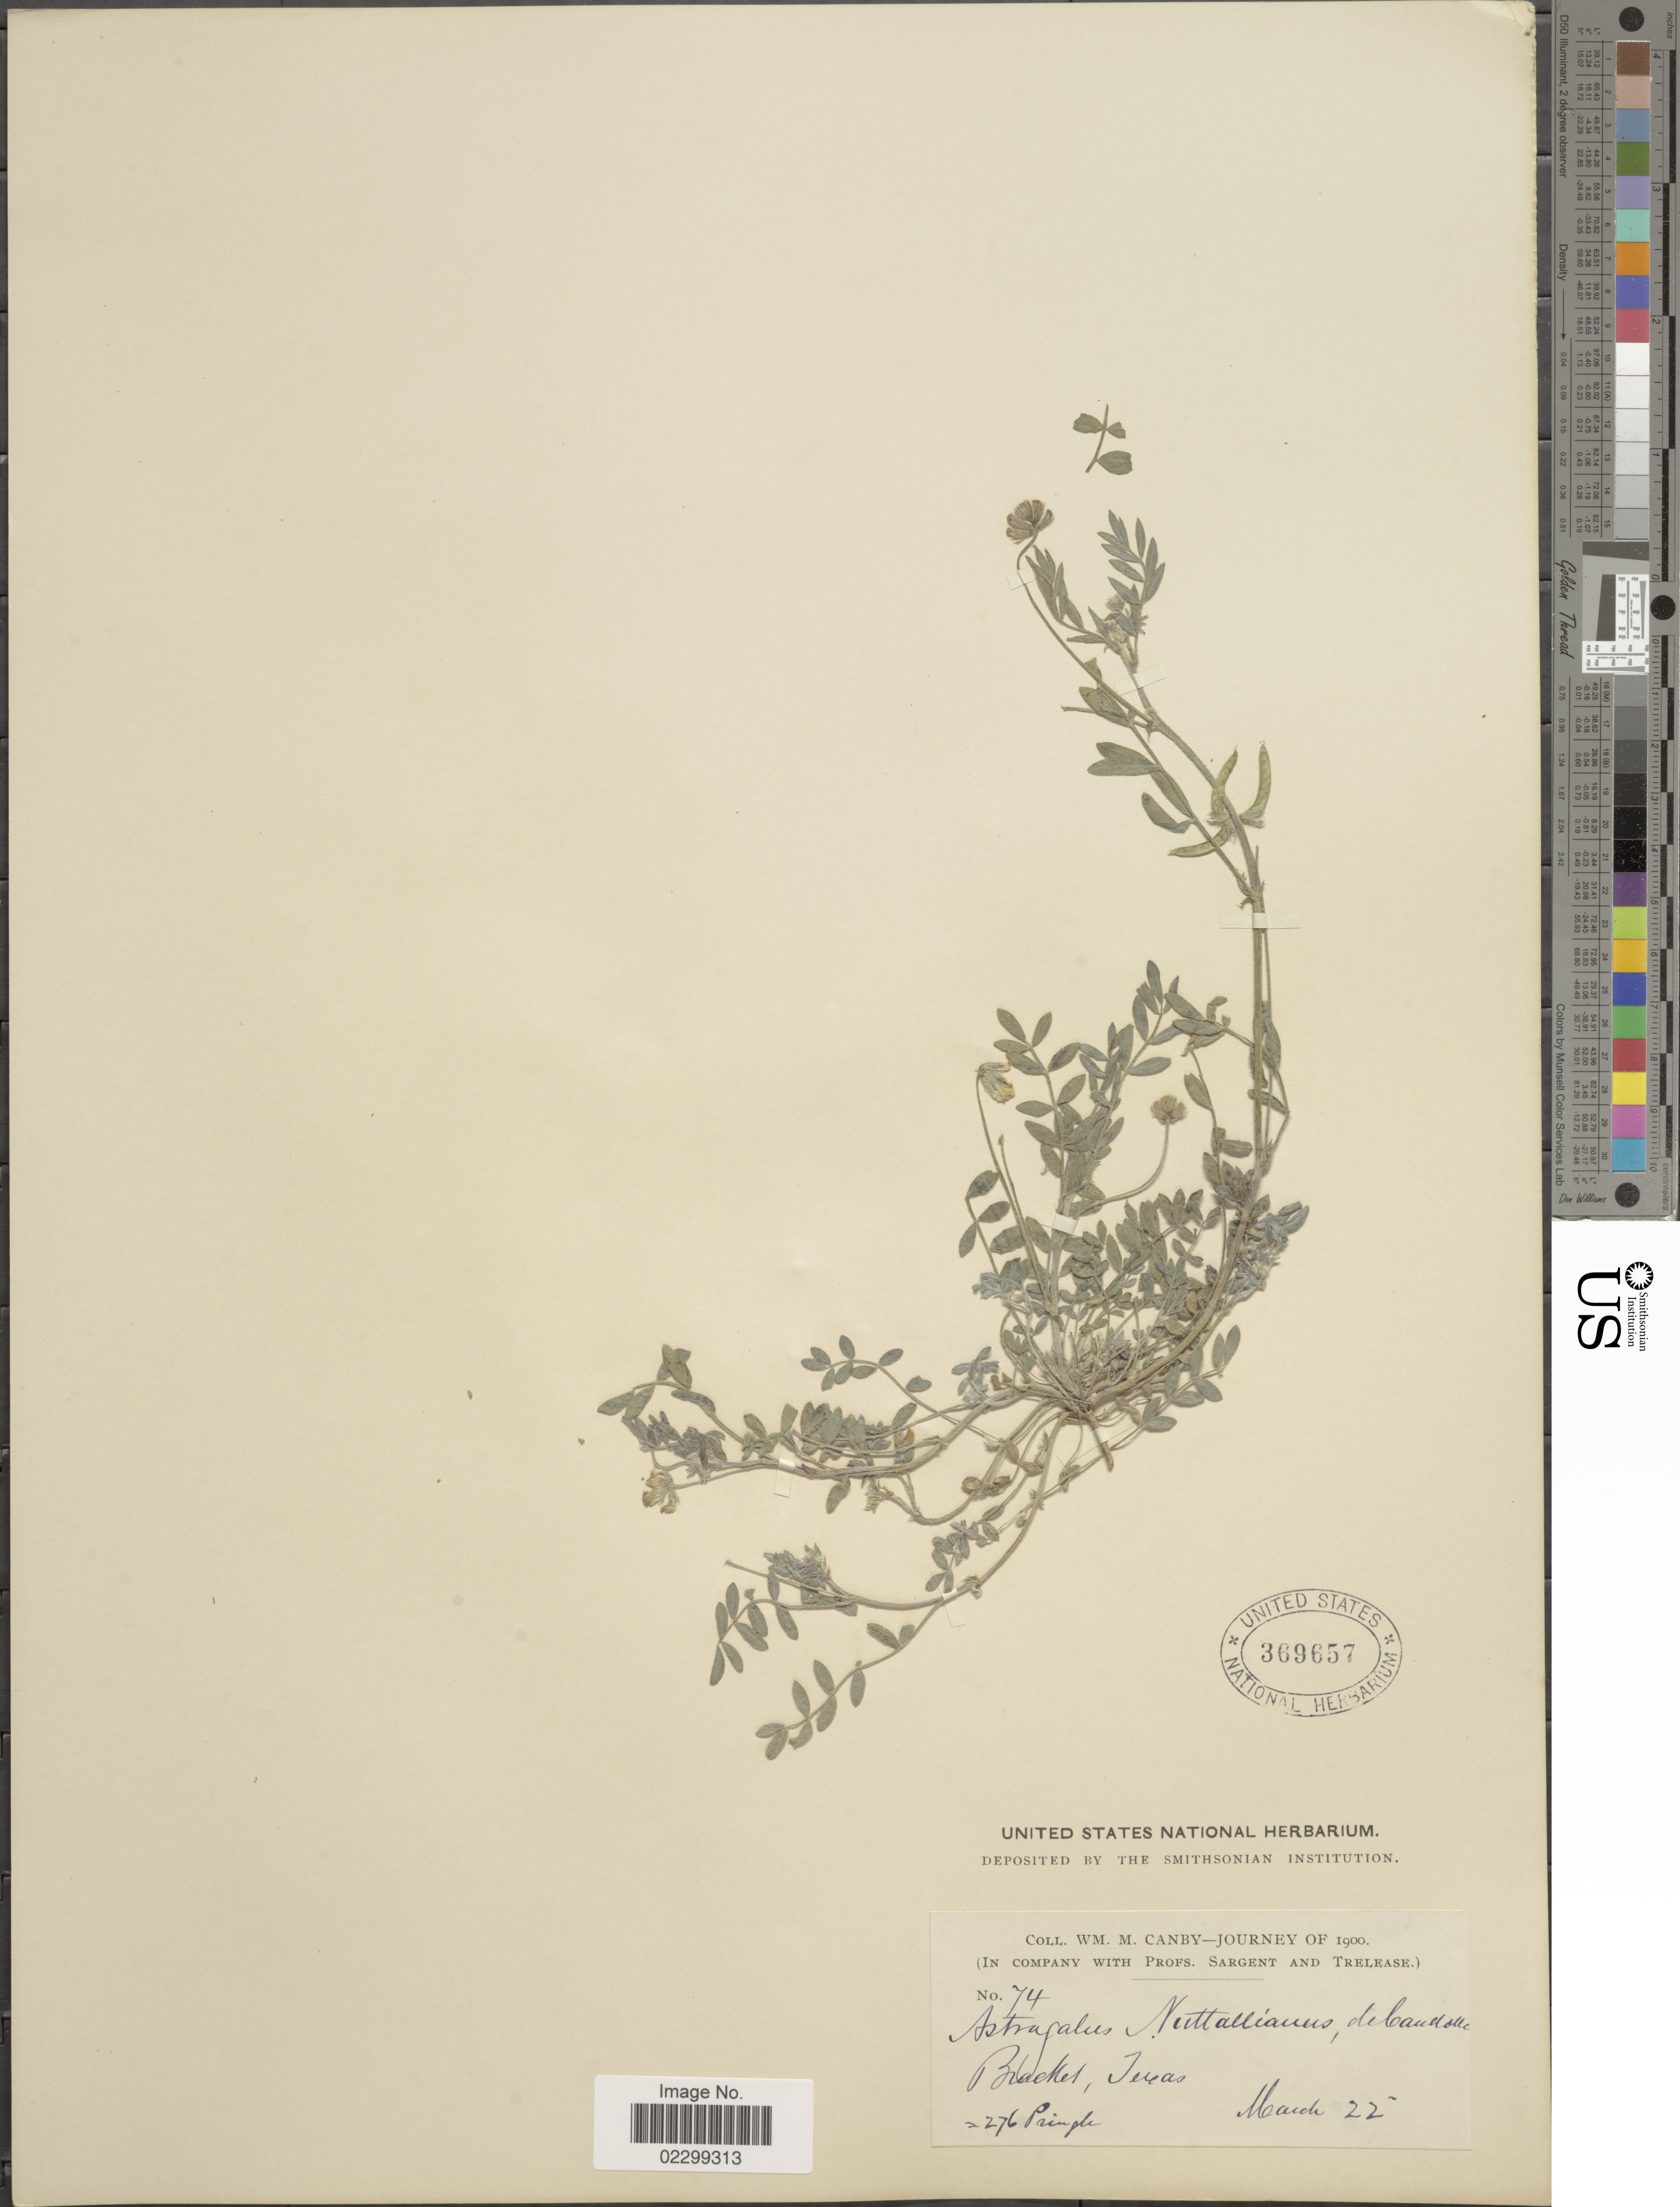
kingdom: Plantae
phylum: Tracheophyta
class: Magnoliopsida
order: Fabales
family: Fabaceae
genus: Astragalus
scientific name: Astragalus austrinus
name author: (Small) O.E. Schulz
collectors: W. M. Canby, -- Pringle, -- Sargent & -- Trelease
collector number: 276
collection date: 1900-03-22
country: United States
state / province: Texas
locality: Bracket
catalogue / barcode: US 369657